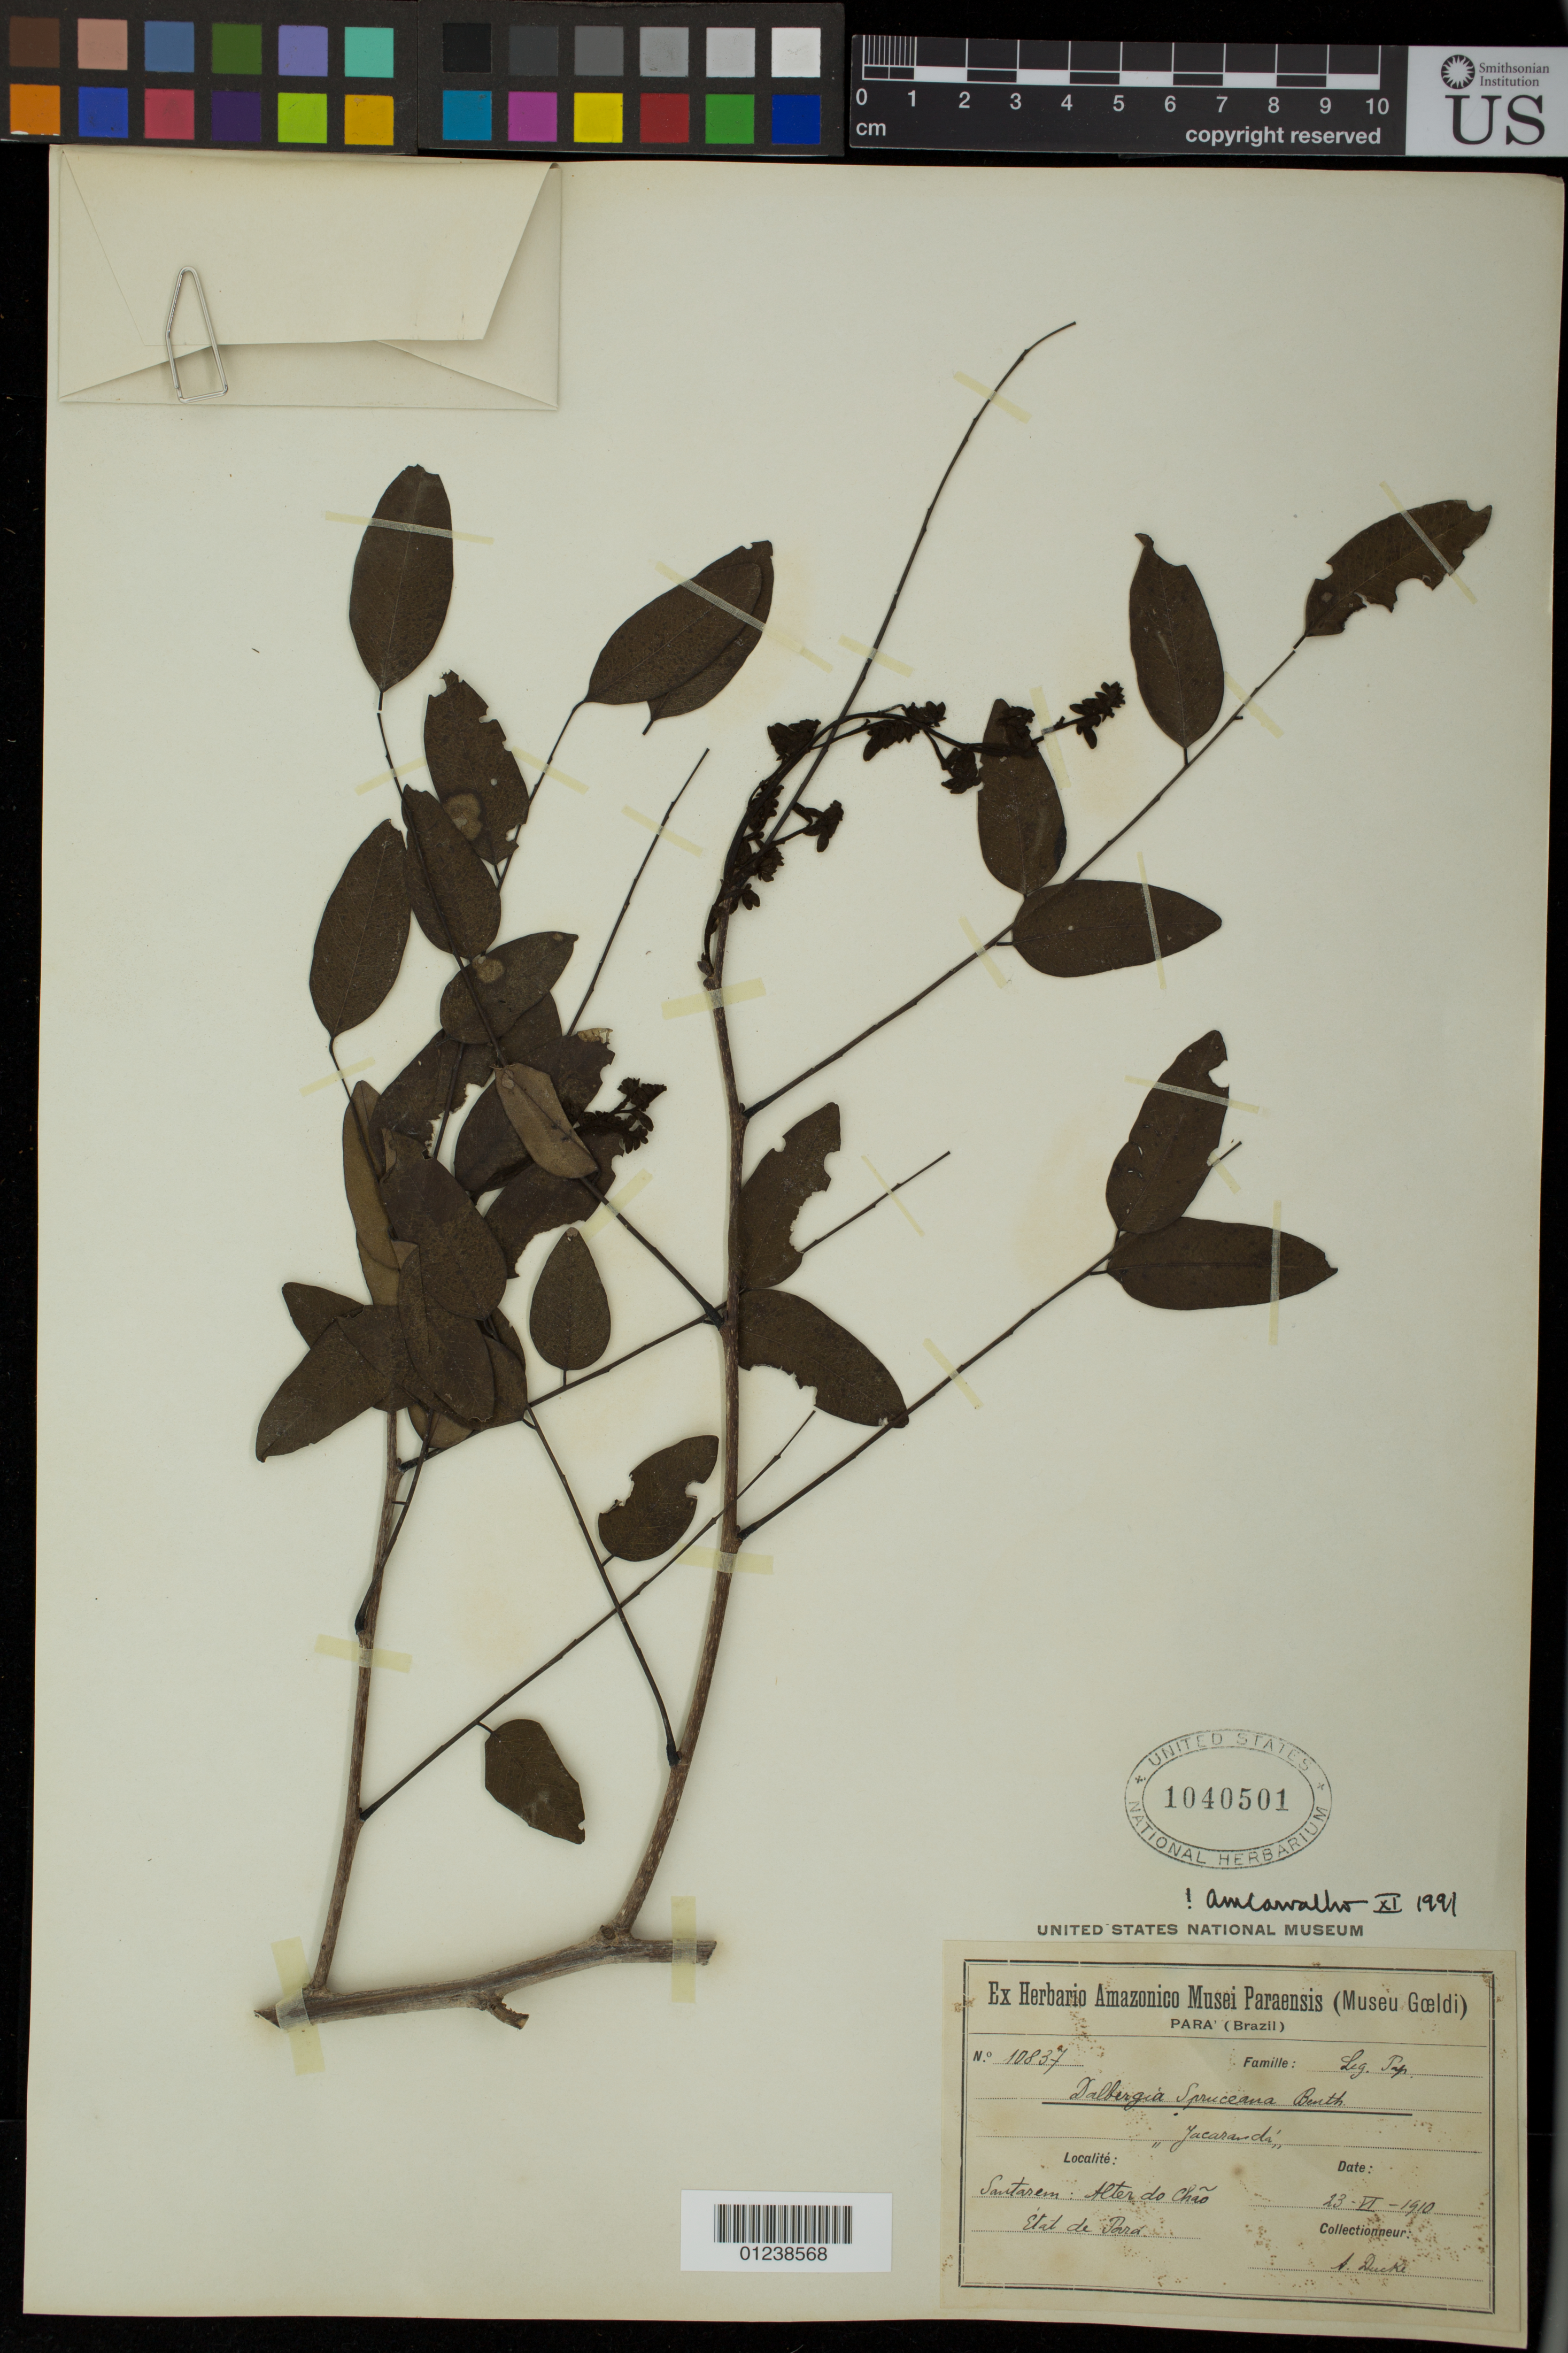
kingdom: Plantae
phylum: Tracheophyta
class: Magnoliopsida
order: Fabales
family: Fabaceae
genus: Dalbergia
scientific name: Dalbergia spruceana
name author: Benth.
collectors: A. Ducke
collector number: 10837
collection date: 1910-06-23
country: Brazil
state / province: Para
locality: Santarem: Alter do Chao Etat de Ford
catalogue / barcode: US 1040501